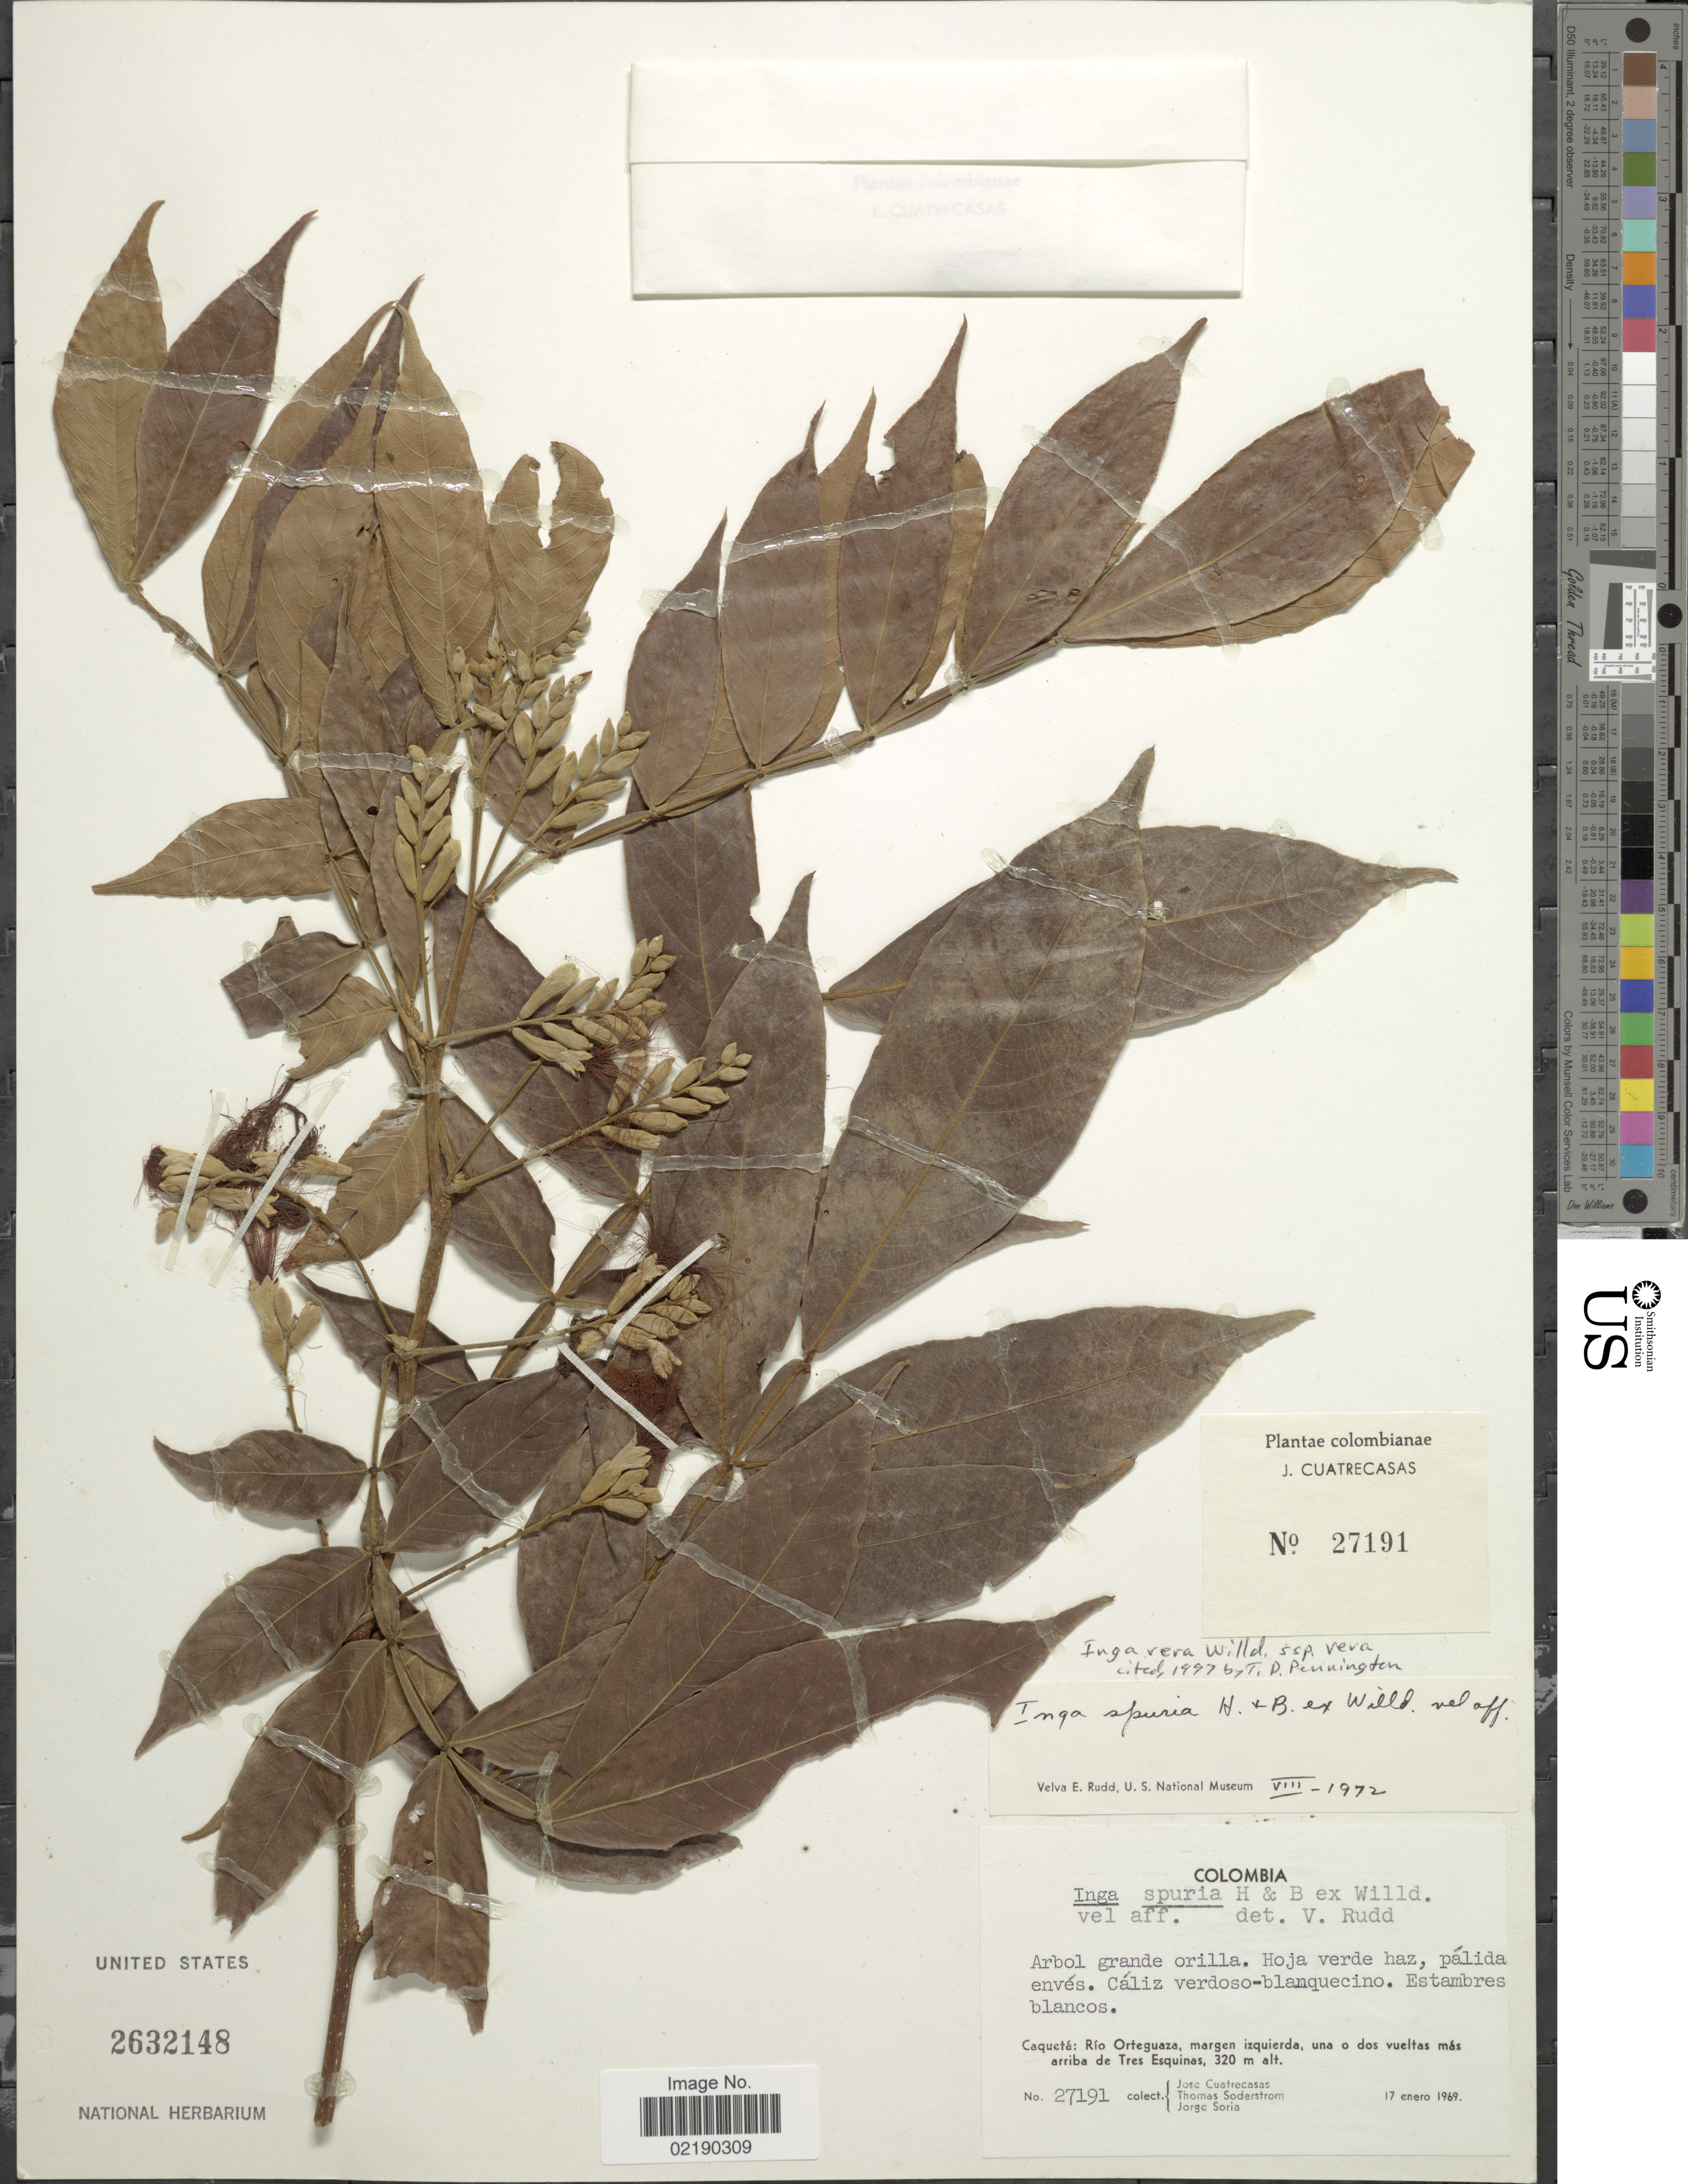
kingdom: Plantae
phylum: Tracheophyta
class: Magnoliopsida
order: Fabales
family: Fabaceae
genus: Inga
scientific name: Inga vera subsp. vera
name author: Willd.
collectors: J. Cuatrecasas, T. R. Soderstrom & J. Soria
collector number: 27191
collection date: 1969-01-17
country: Colombia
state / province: Caquetá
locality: Colombianae. Rio Orteguaza, margen izquierda, una o dos vueltas mas arriba de Tres Esquinas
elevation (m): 320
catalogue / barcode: US 2632148